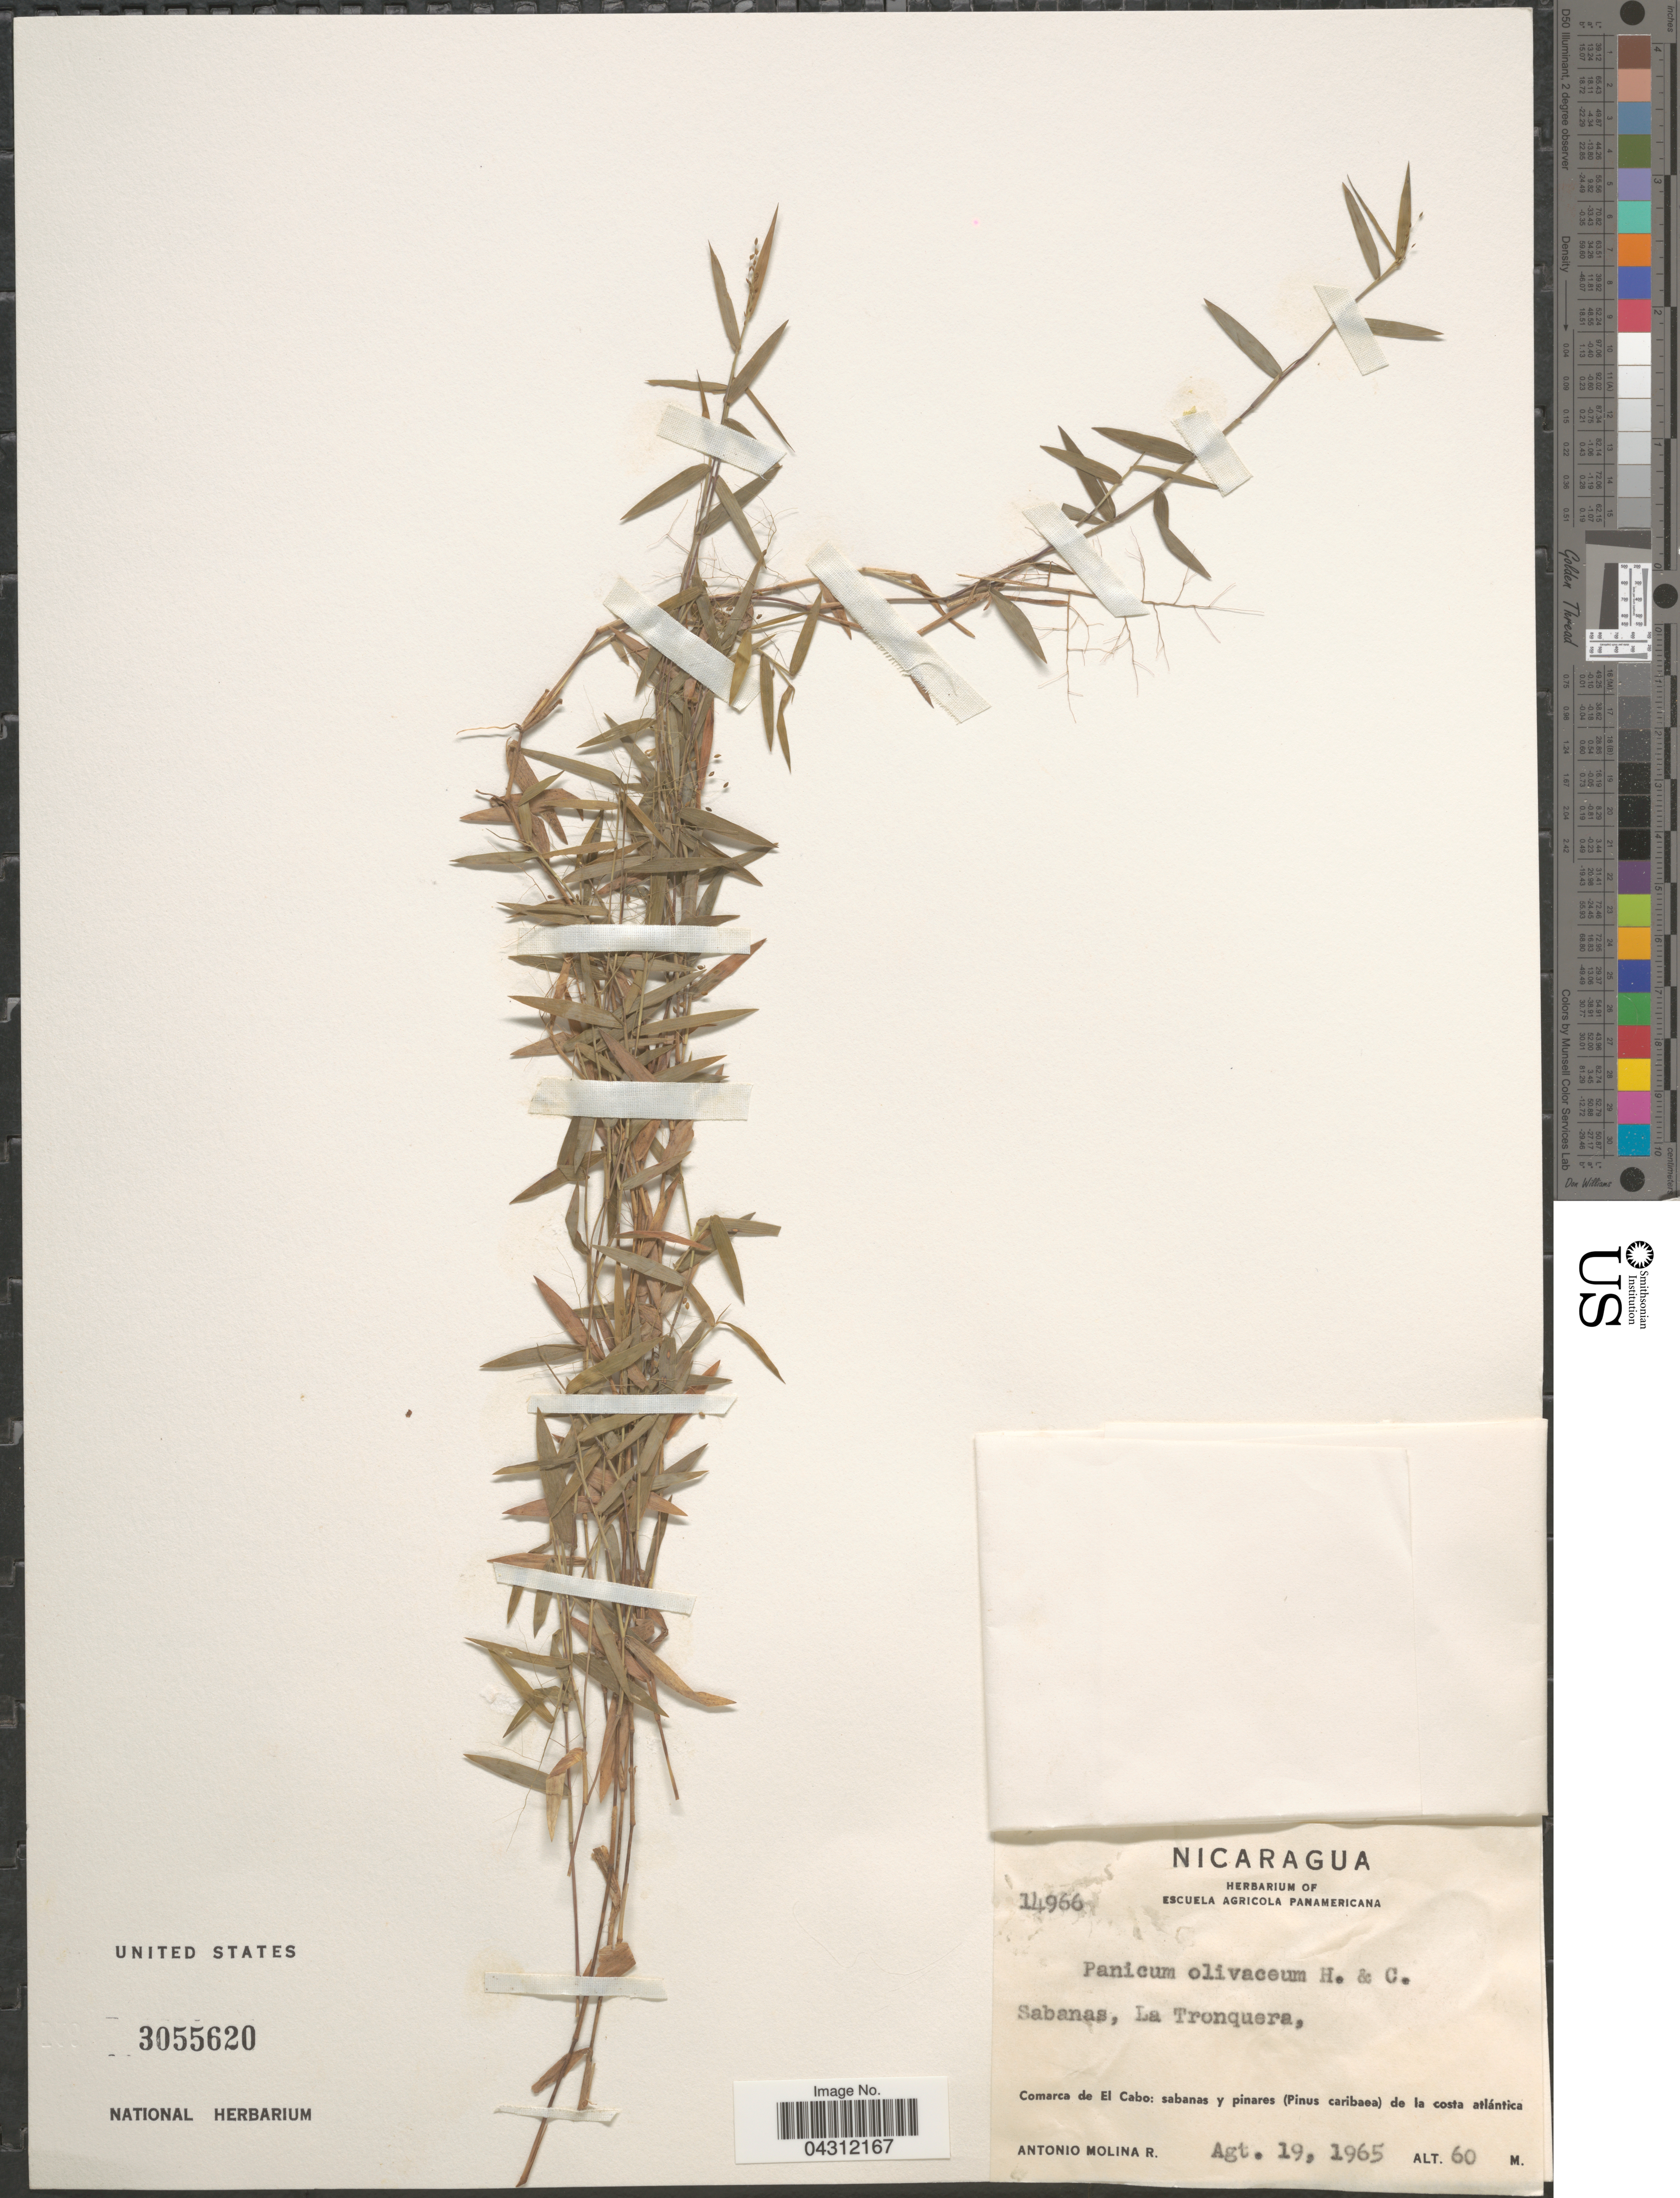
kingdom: Plantae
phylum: Tracheophyta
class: Liliopsida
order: Poales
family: Poaceae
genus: Dichanthelium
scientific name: Dichanthelium acuminatum var. acuminatum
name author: (Sw.) Gould & C.A. Clark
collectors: A. Molina R.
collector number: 14966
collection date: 1965-08-19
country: Nicaragua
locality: Sabanas, La Tronquera. Comarca de El Cabo: sabanas y pinares (Pinus caribaea) de la costa atlántica.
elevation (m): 60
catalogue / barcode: US 3055620